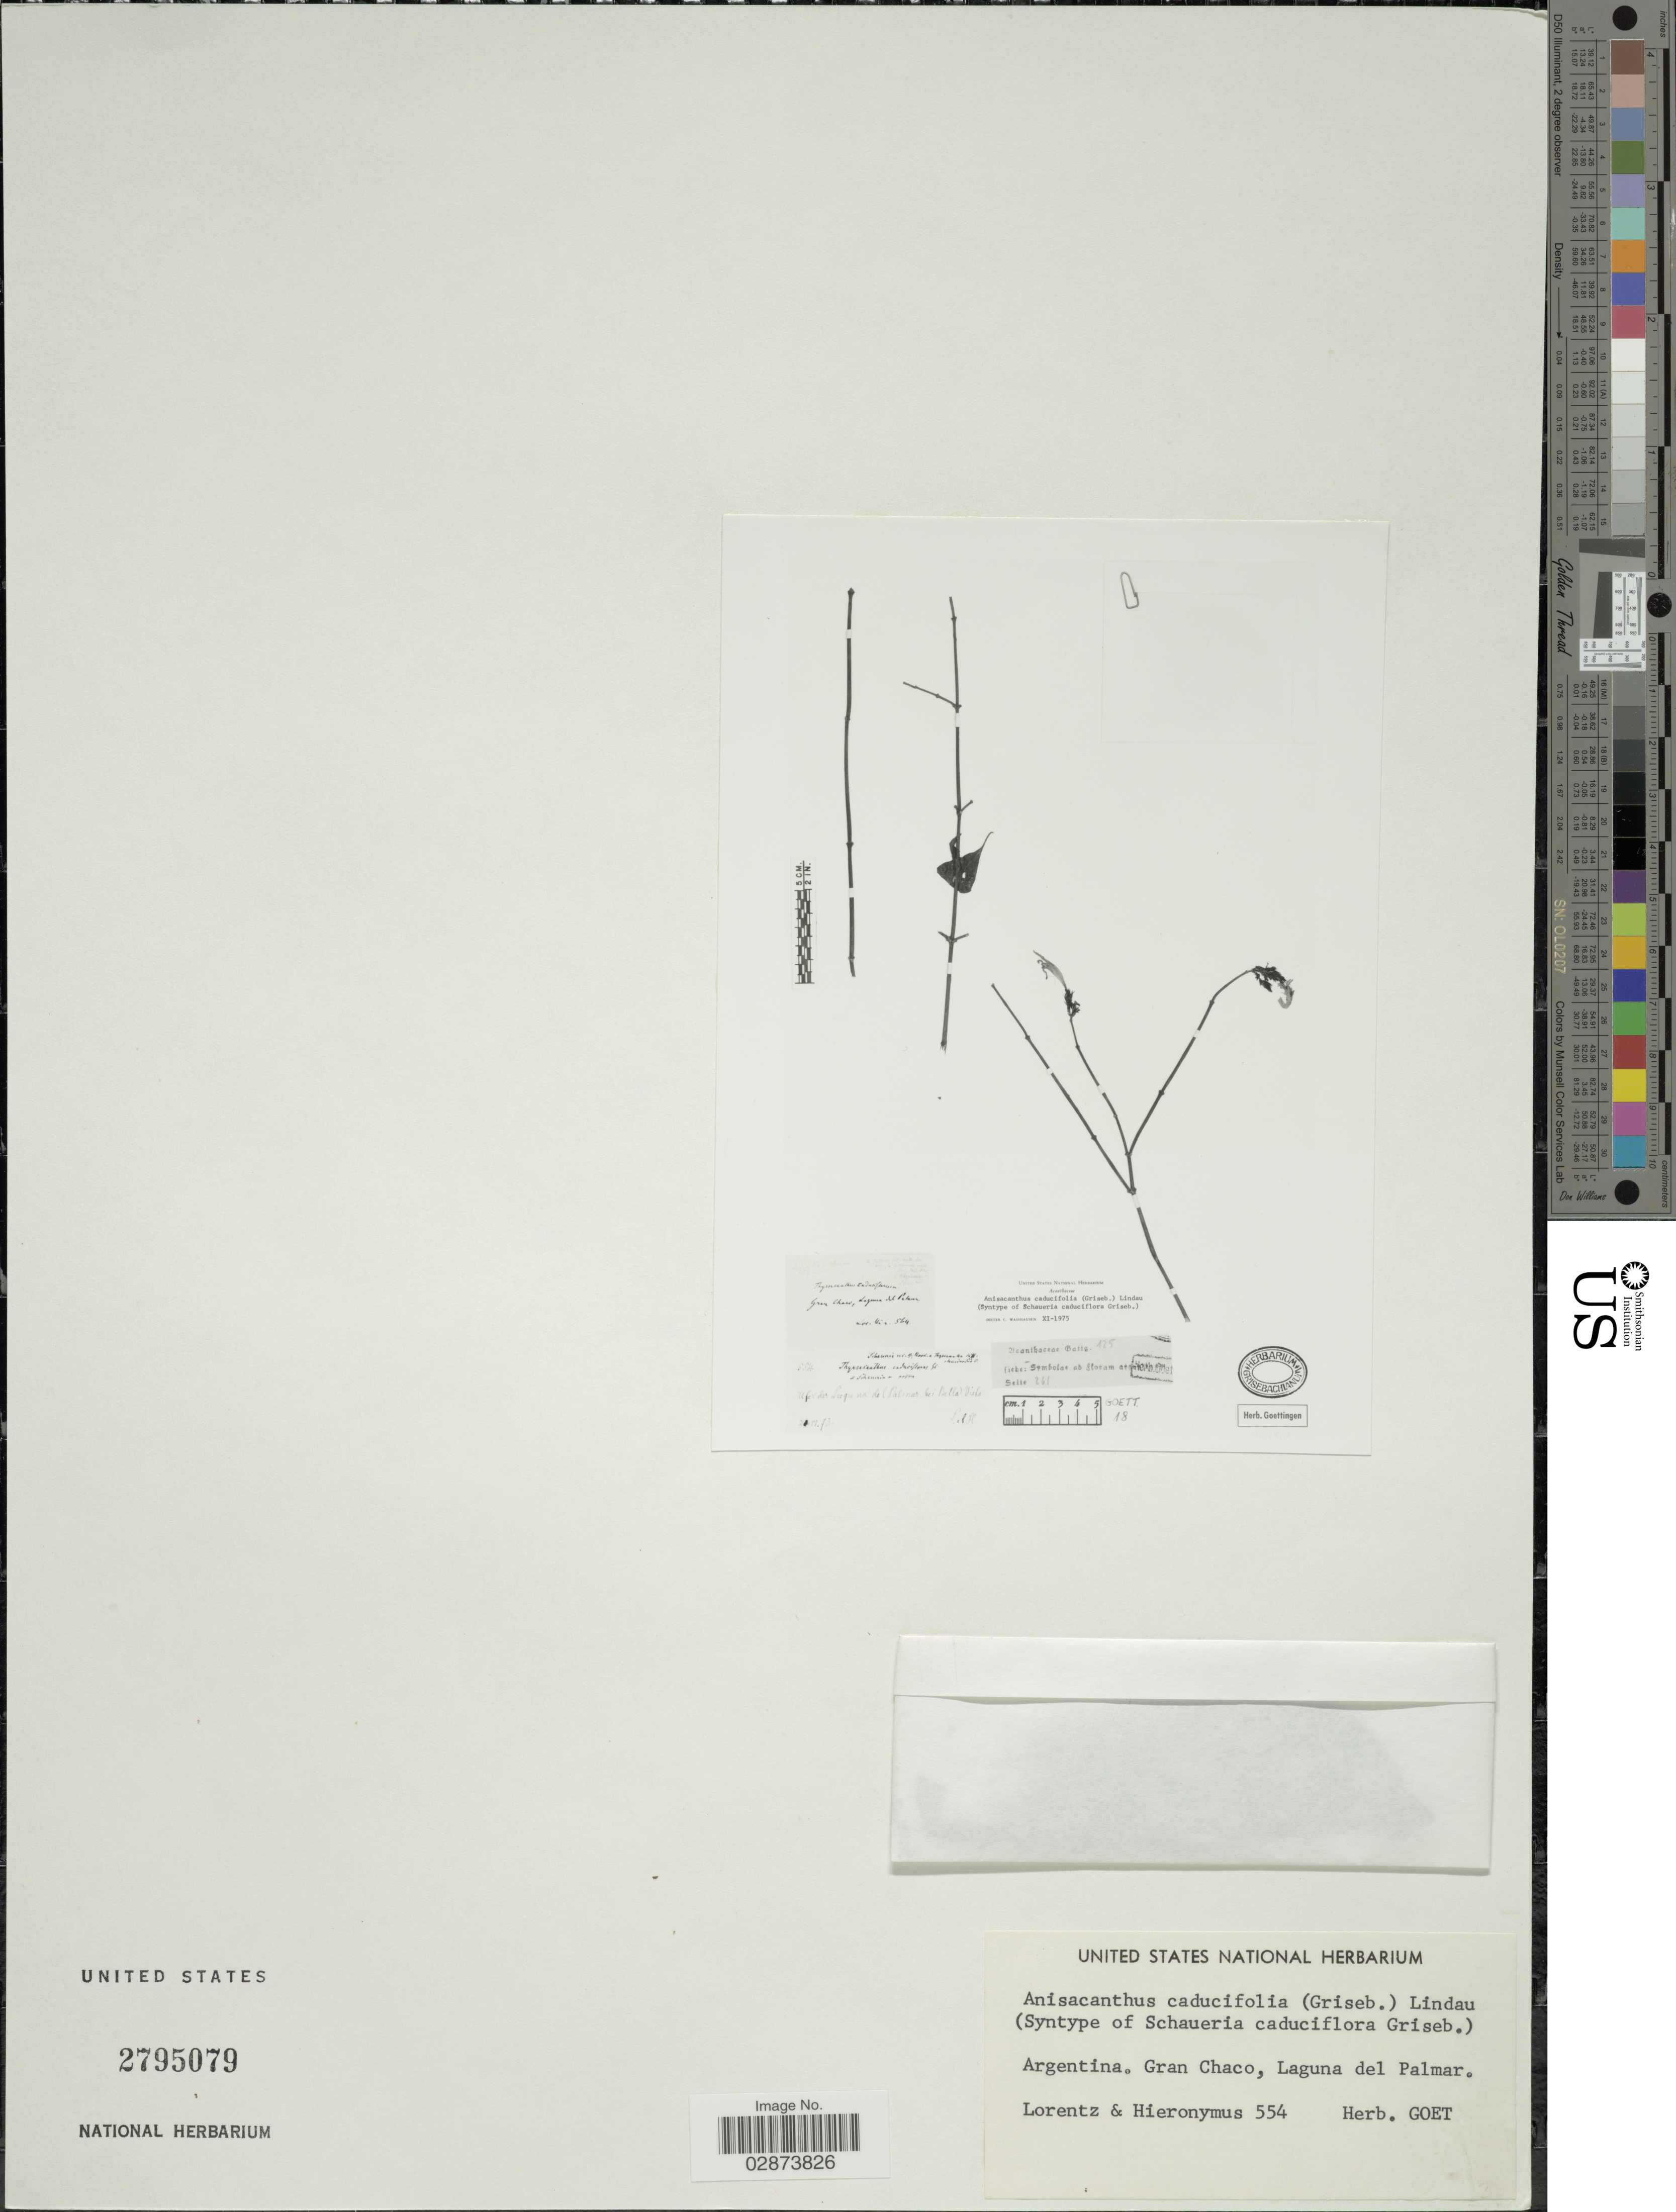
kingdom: Plantae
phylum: Tracheophyta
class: Magnoliopsida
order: Lamiales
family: Acanthaceae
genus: Thyrsacanthus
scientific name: Thyrsacanthus boliviensis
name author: (Nees) A.L.A. Côrtes & Rapini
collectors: -. Lorentz & -. Hieronymus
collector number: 554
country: Argentina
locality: Gran Chaco, Laguna del Palmar.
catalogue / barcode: US 2795079